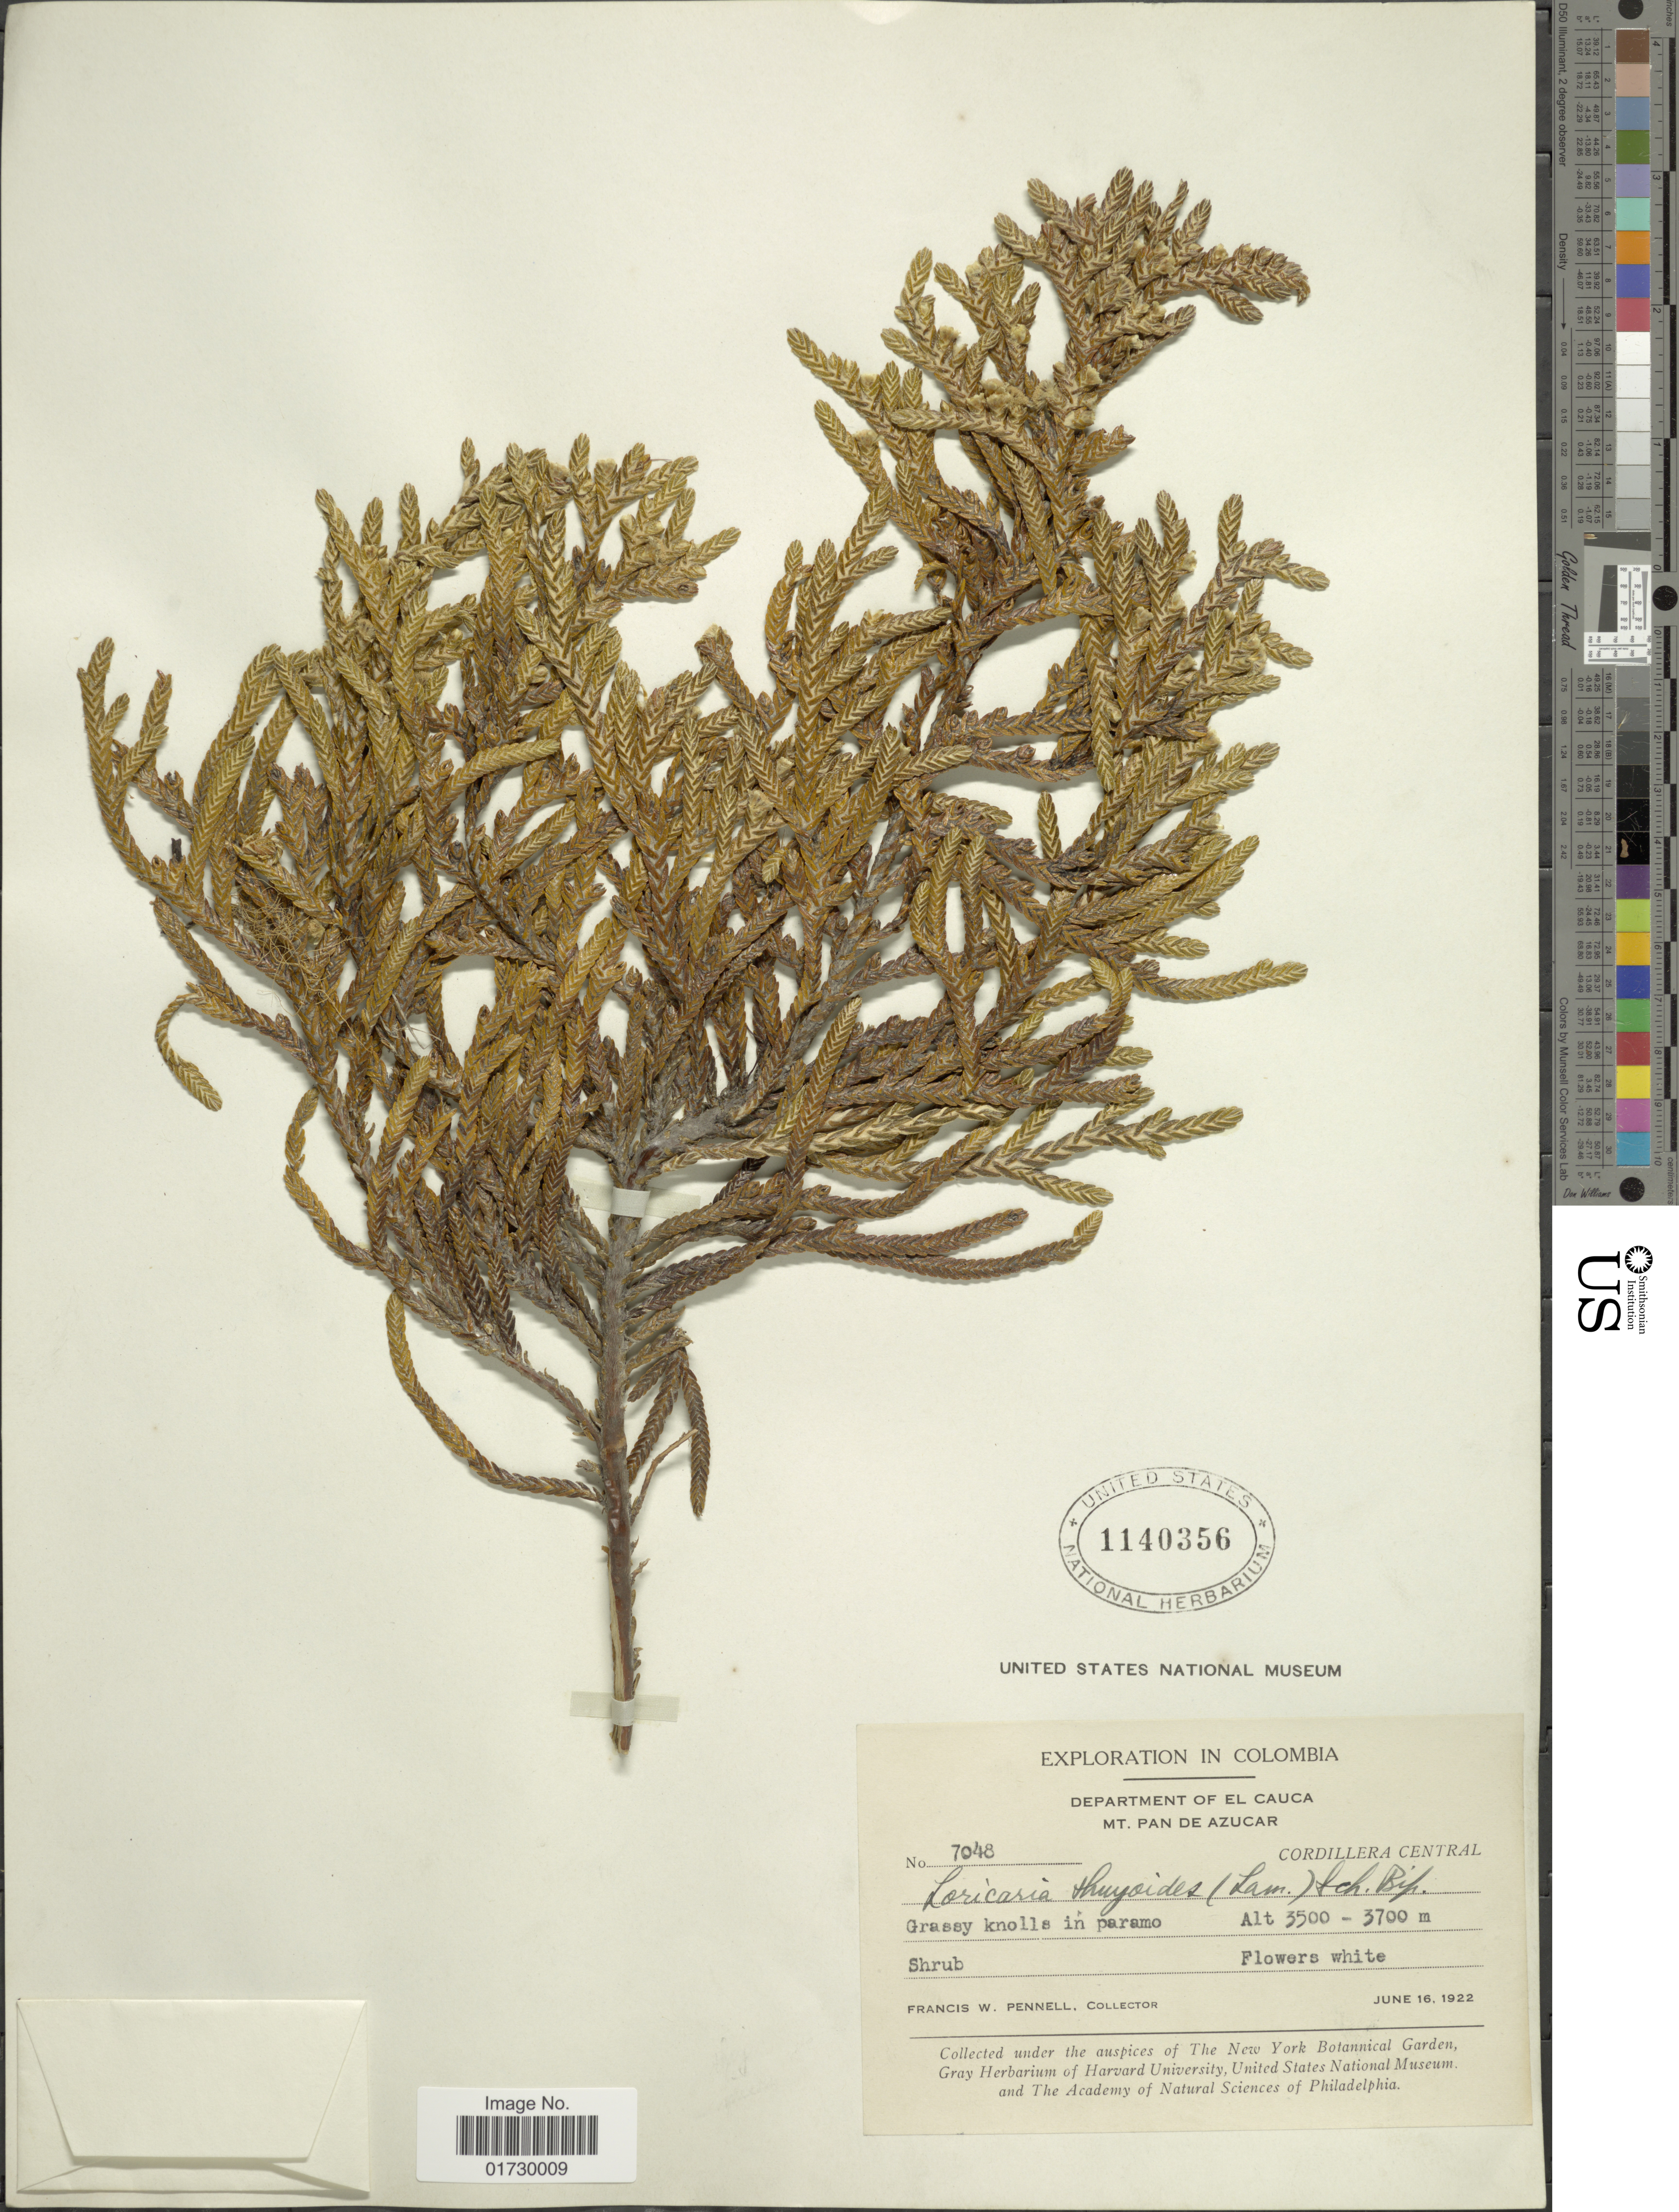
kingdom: Plantae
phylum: Tracheophyta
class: Magnoliopsida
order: Asterales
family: Asteraceae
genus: Loricaria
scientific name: Loricaria thuyoides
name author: (Lam.) Sch. Bip.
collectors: F. W. Pennell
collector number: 7048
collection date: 1922-06-16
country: Colombia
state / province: Cauca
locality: Mt. Pan de Azucar, Cordillera Central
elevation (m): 3500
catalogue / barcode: US 1140356